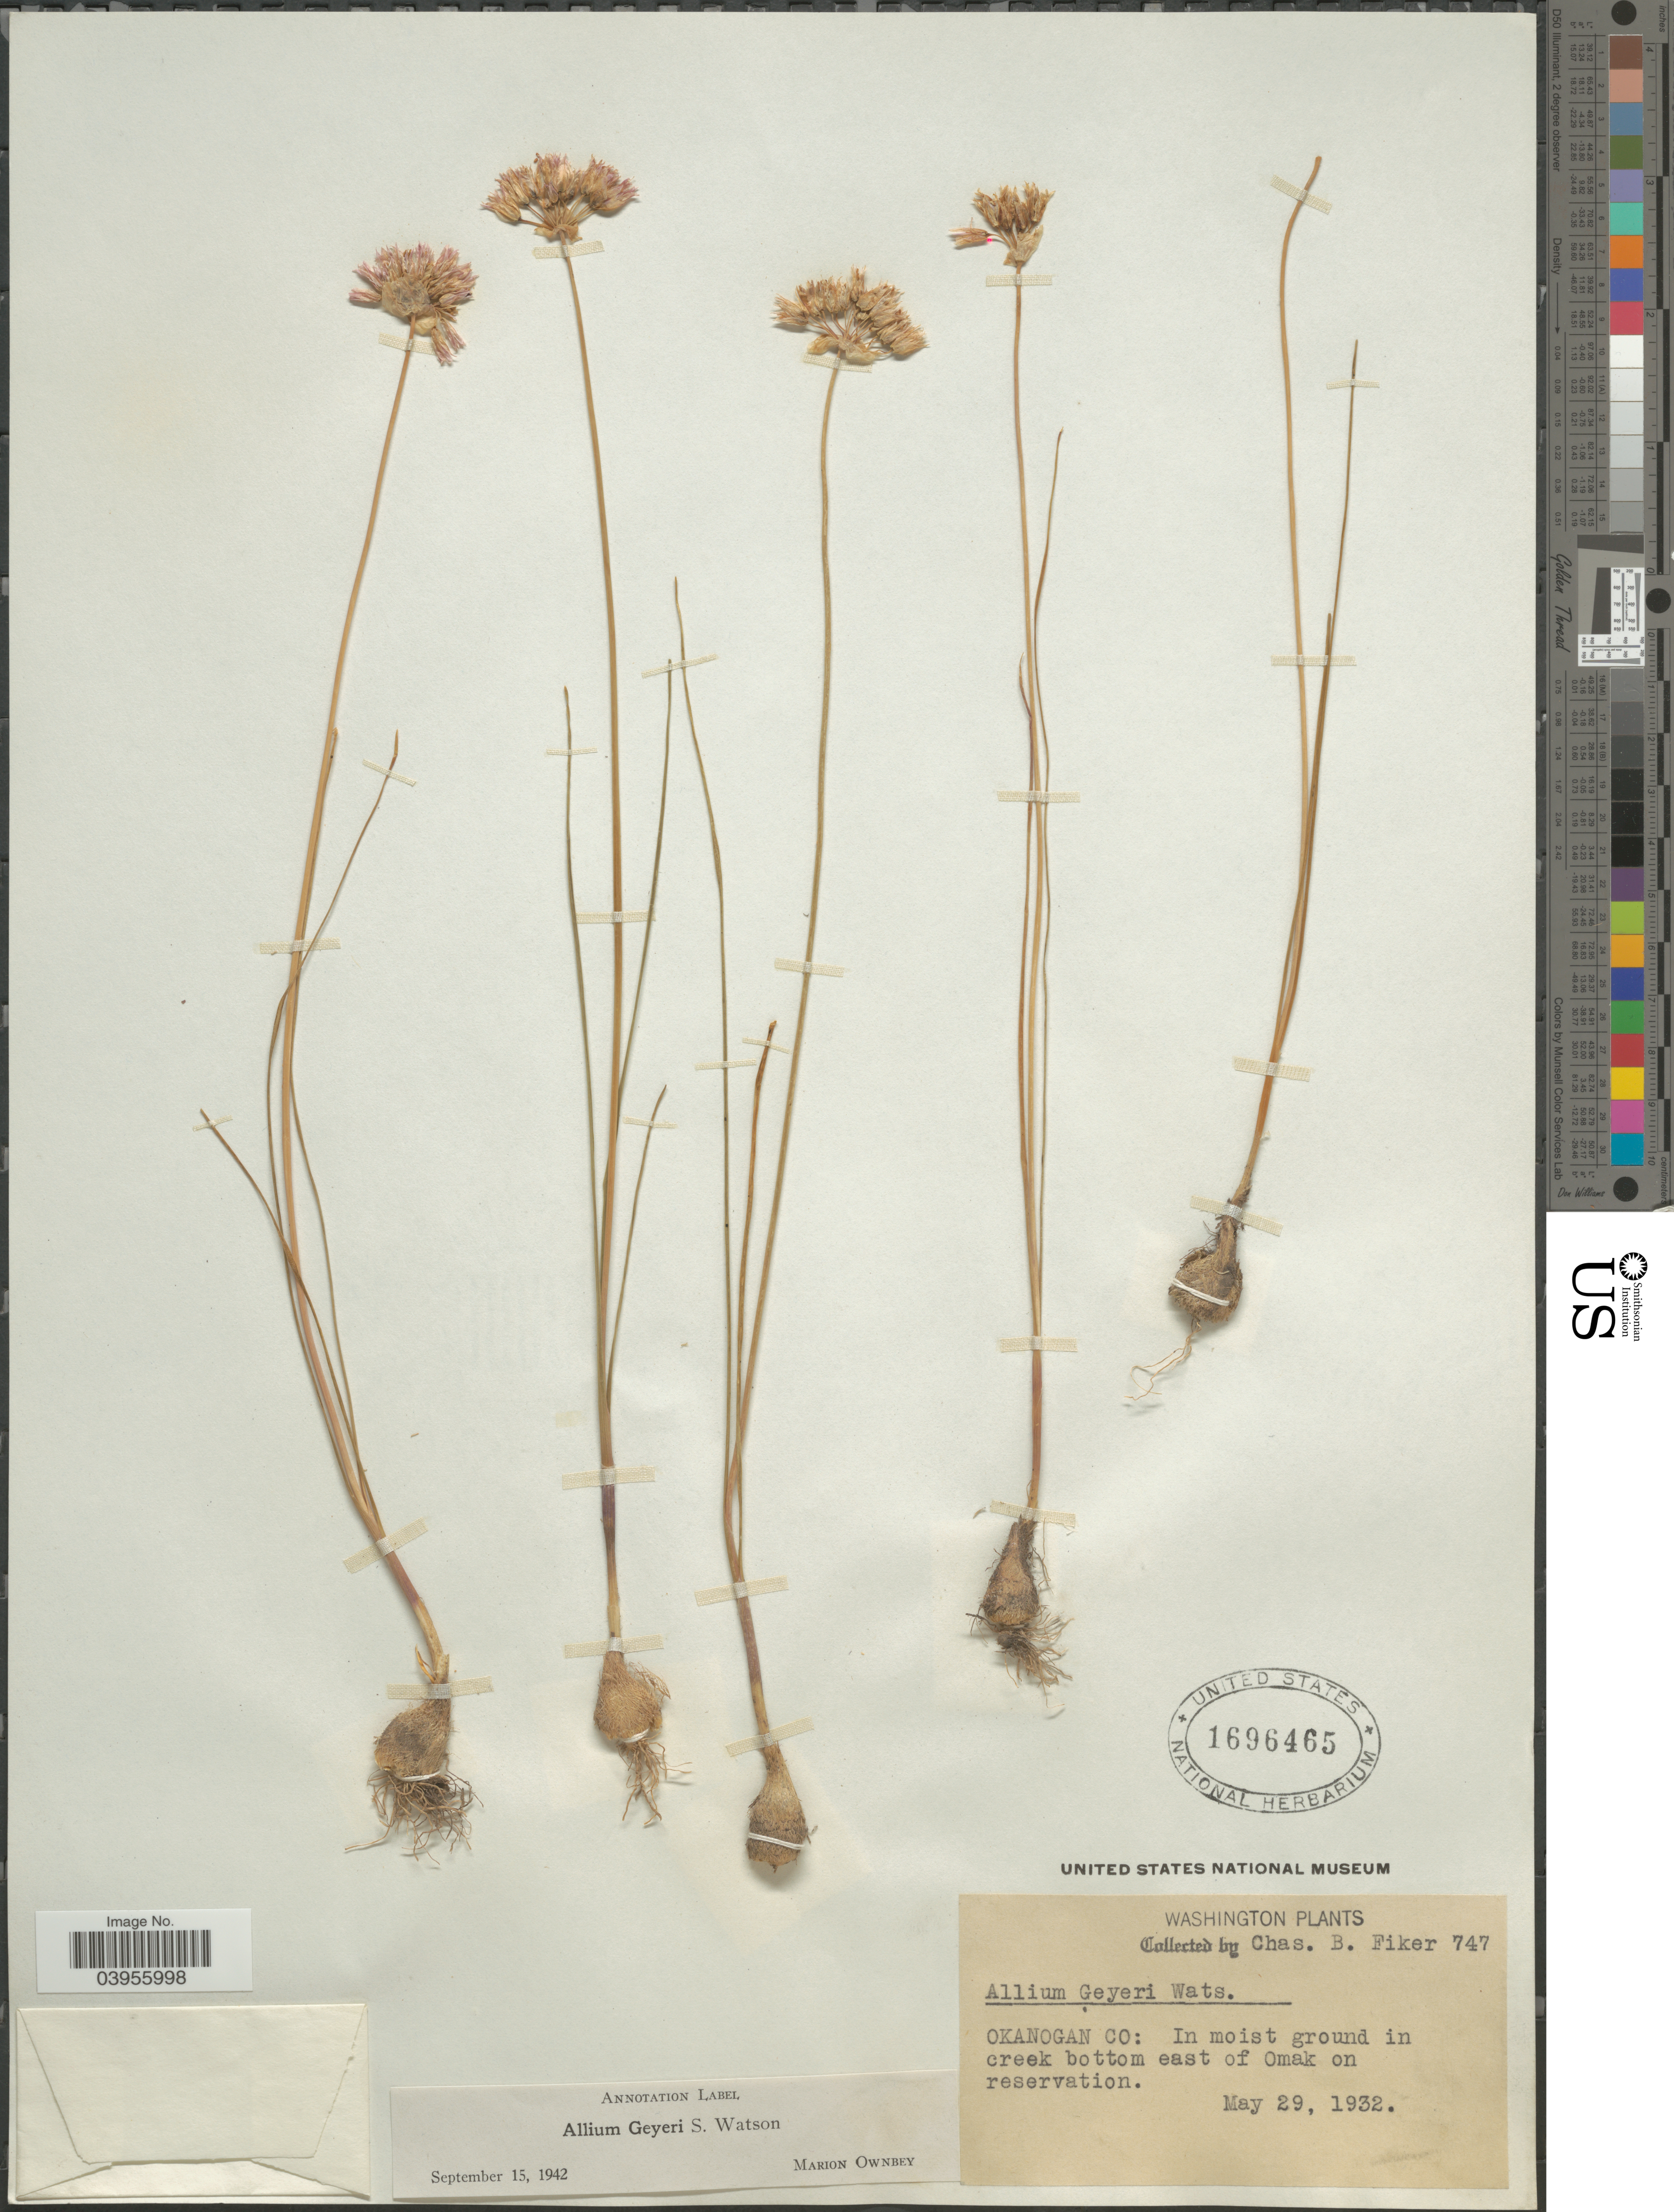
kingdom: Plantae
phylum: Tracheophyta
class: Liliopsida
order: Asparagales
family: Amaryllidaceae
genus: Allium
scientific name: Allium geyeri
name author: S. Watson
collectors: C. Fiker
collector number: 747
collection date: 1932-05-29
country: United States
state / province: Washington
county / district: Okanogan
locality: Okanogan Co: In moist ground in creek bottom east of Omak on reservation.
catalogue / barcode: US 1696465